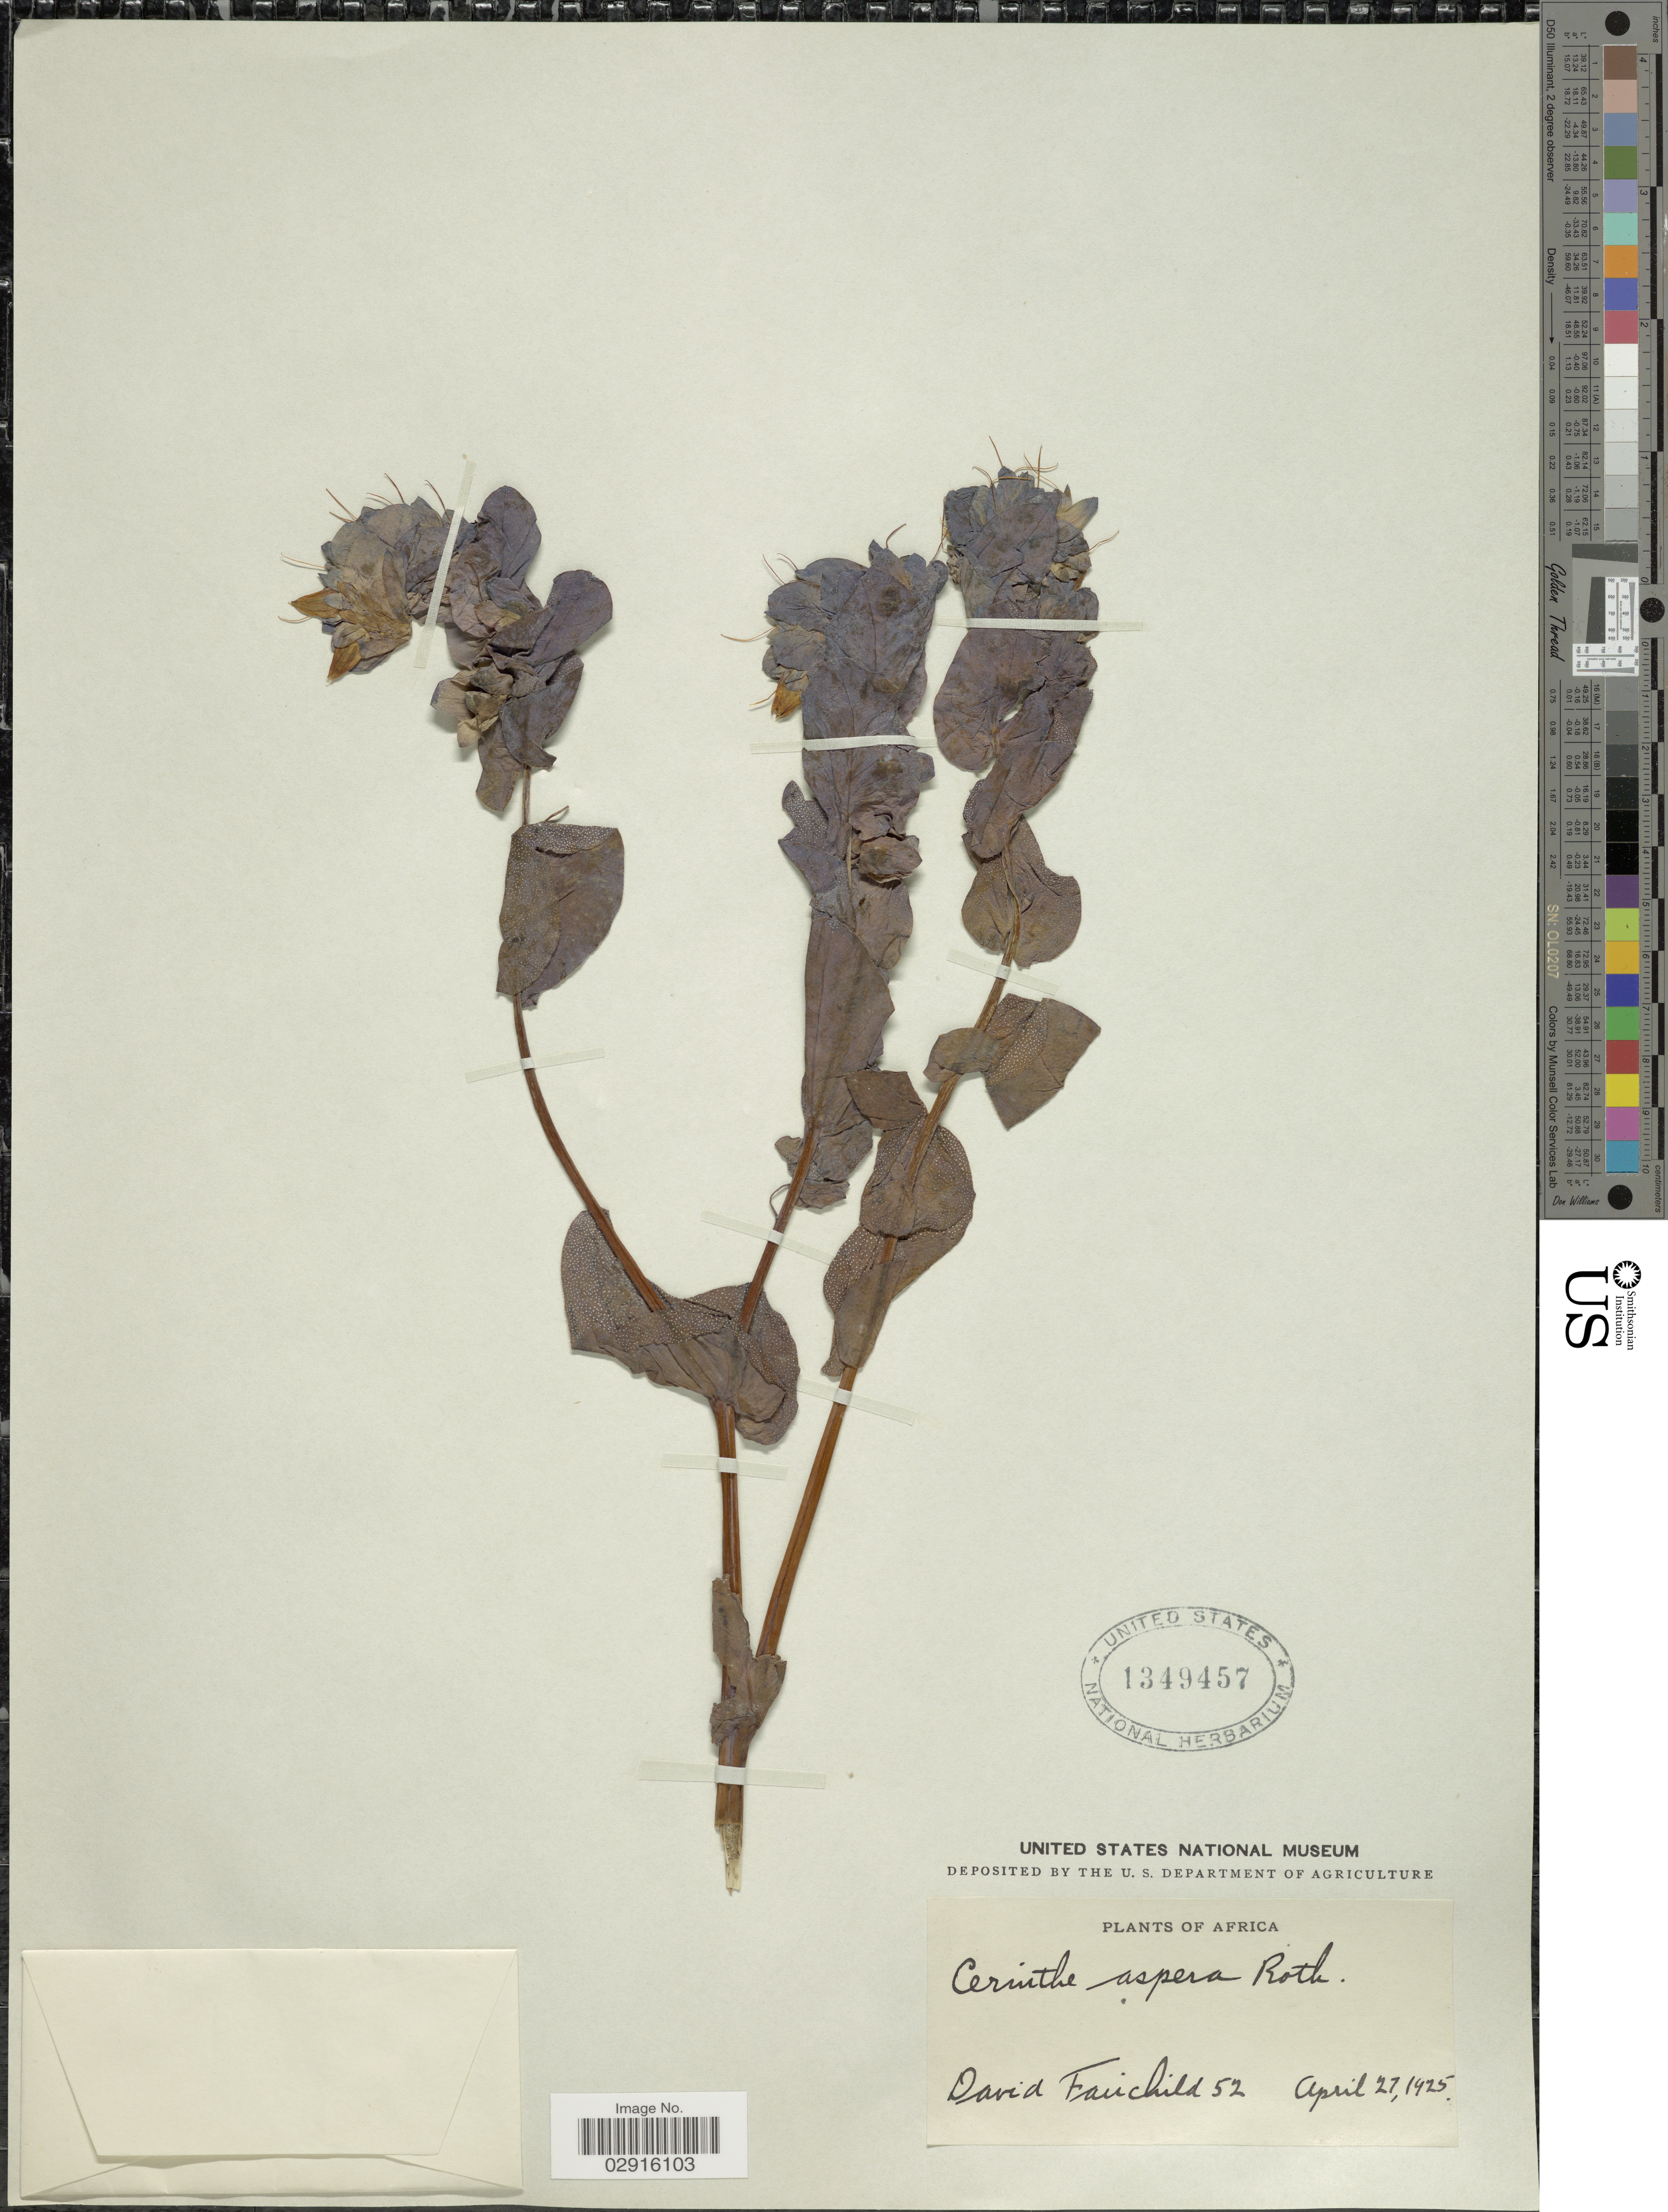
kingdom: Plantae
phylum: Tracheophyta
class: Magnoliopsida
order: Boraginales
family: Boraginaceae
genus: Cerinthe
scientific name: Cerinthe major subsp. major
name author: L.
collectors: D. Fairchild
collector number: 52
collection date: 1925-04-27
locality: Africa.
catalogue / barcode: US 1349457